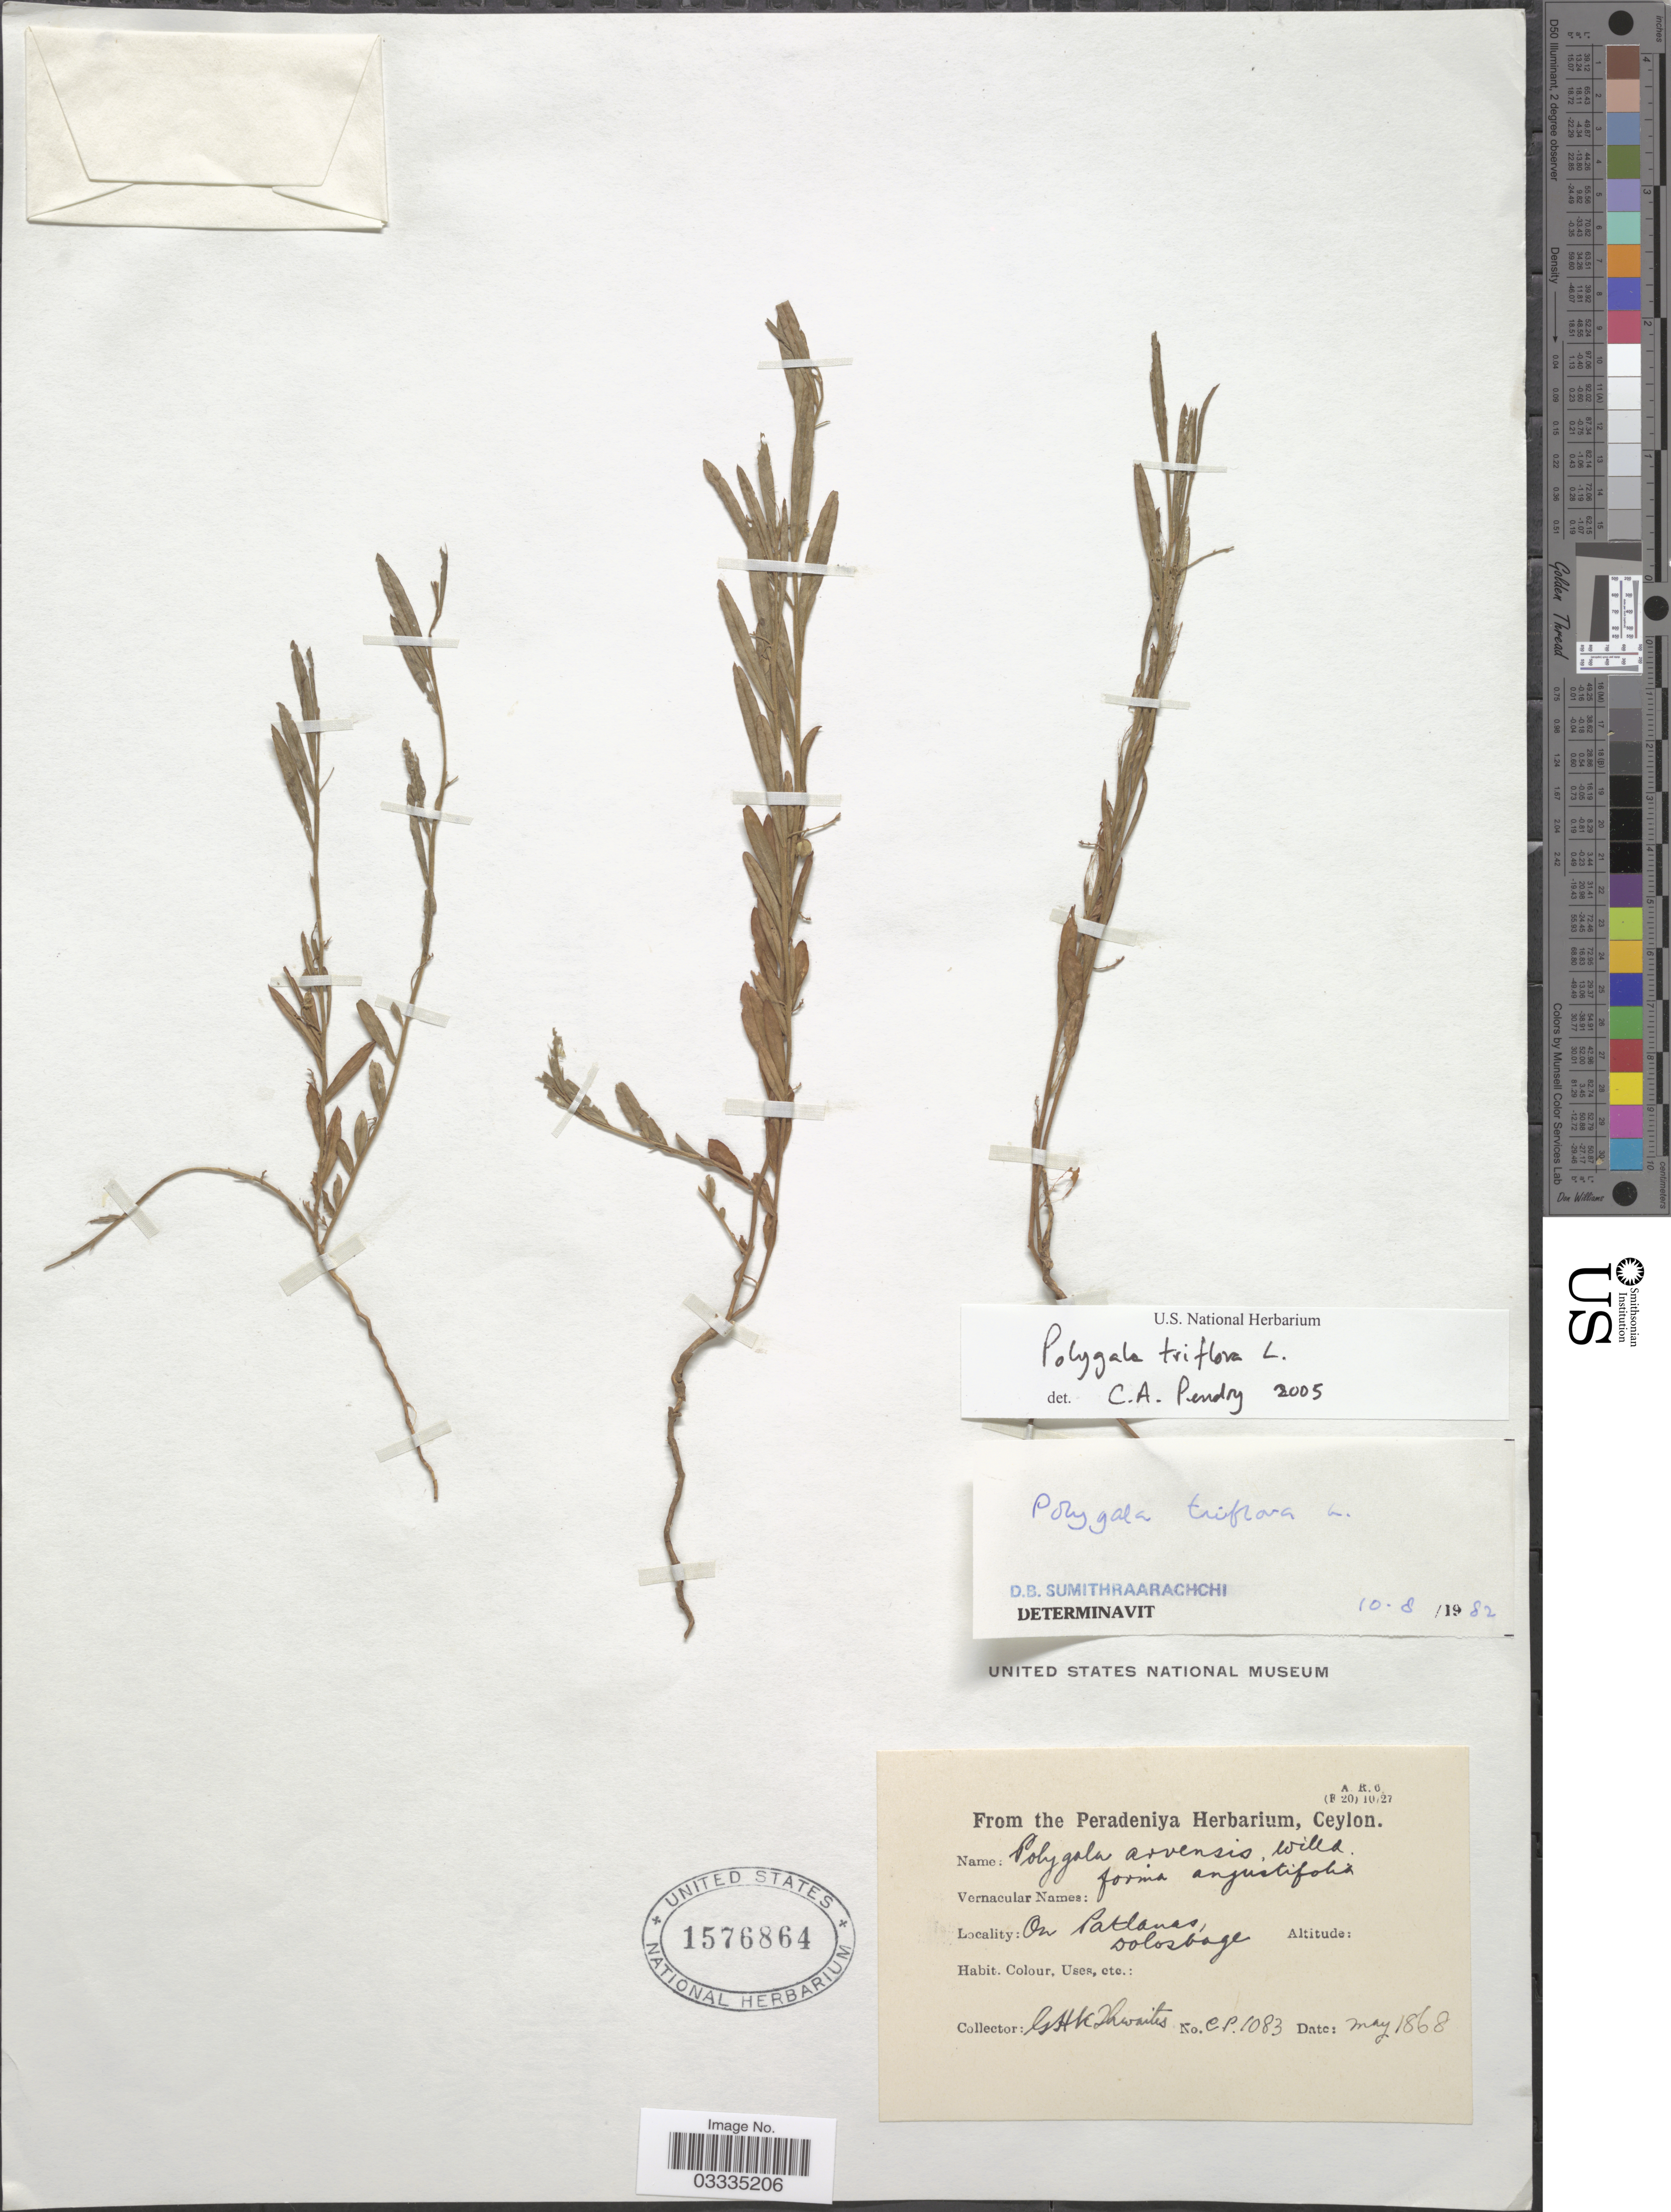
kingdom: Plantae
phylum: Tracheophyta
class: Magnoliopsida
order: Fabales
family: Polygalaceae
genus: Polygala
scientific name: Polygala triflora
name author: L.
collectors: Thwaites, G.H.K. (herbarium)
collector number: C.P.1083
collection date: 1868-05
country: Sri Lanka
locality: Ceylon. On Patlanas, Dolosbage.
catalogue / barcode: US 1576864